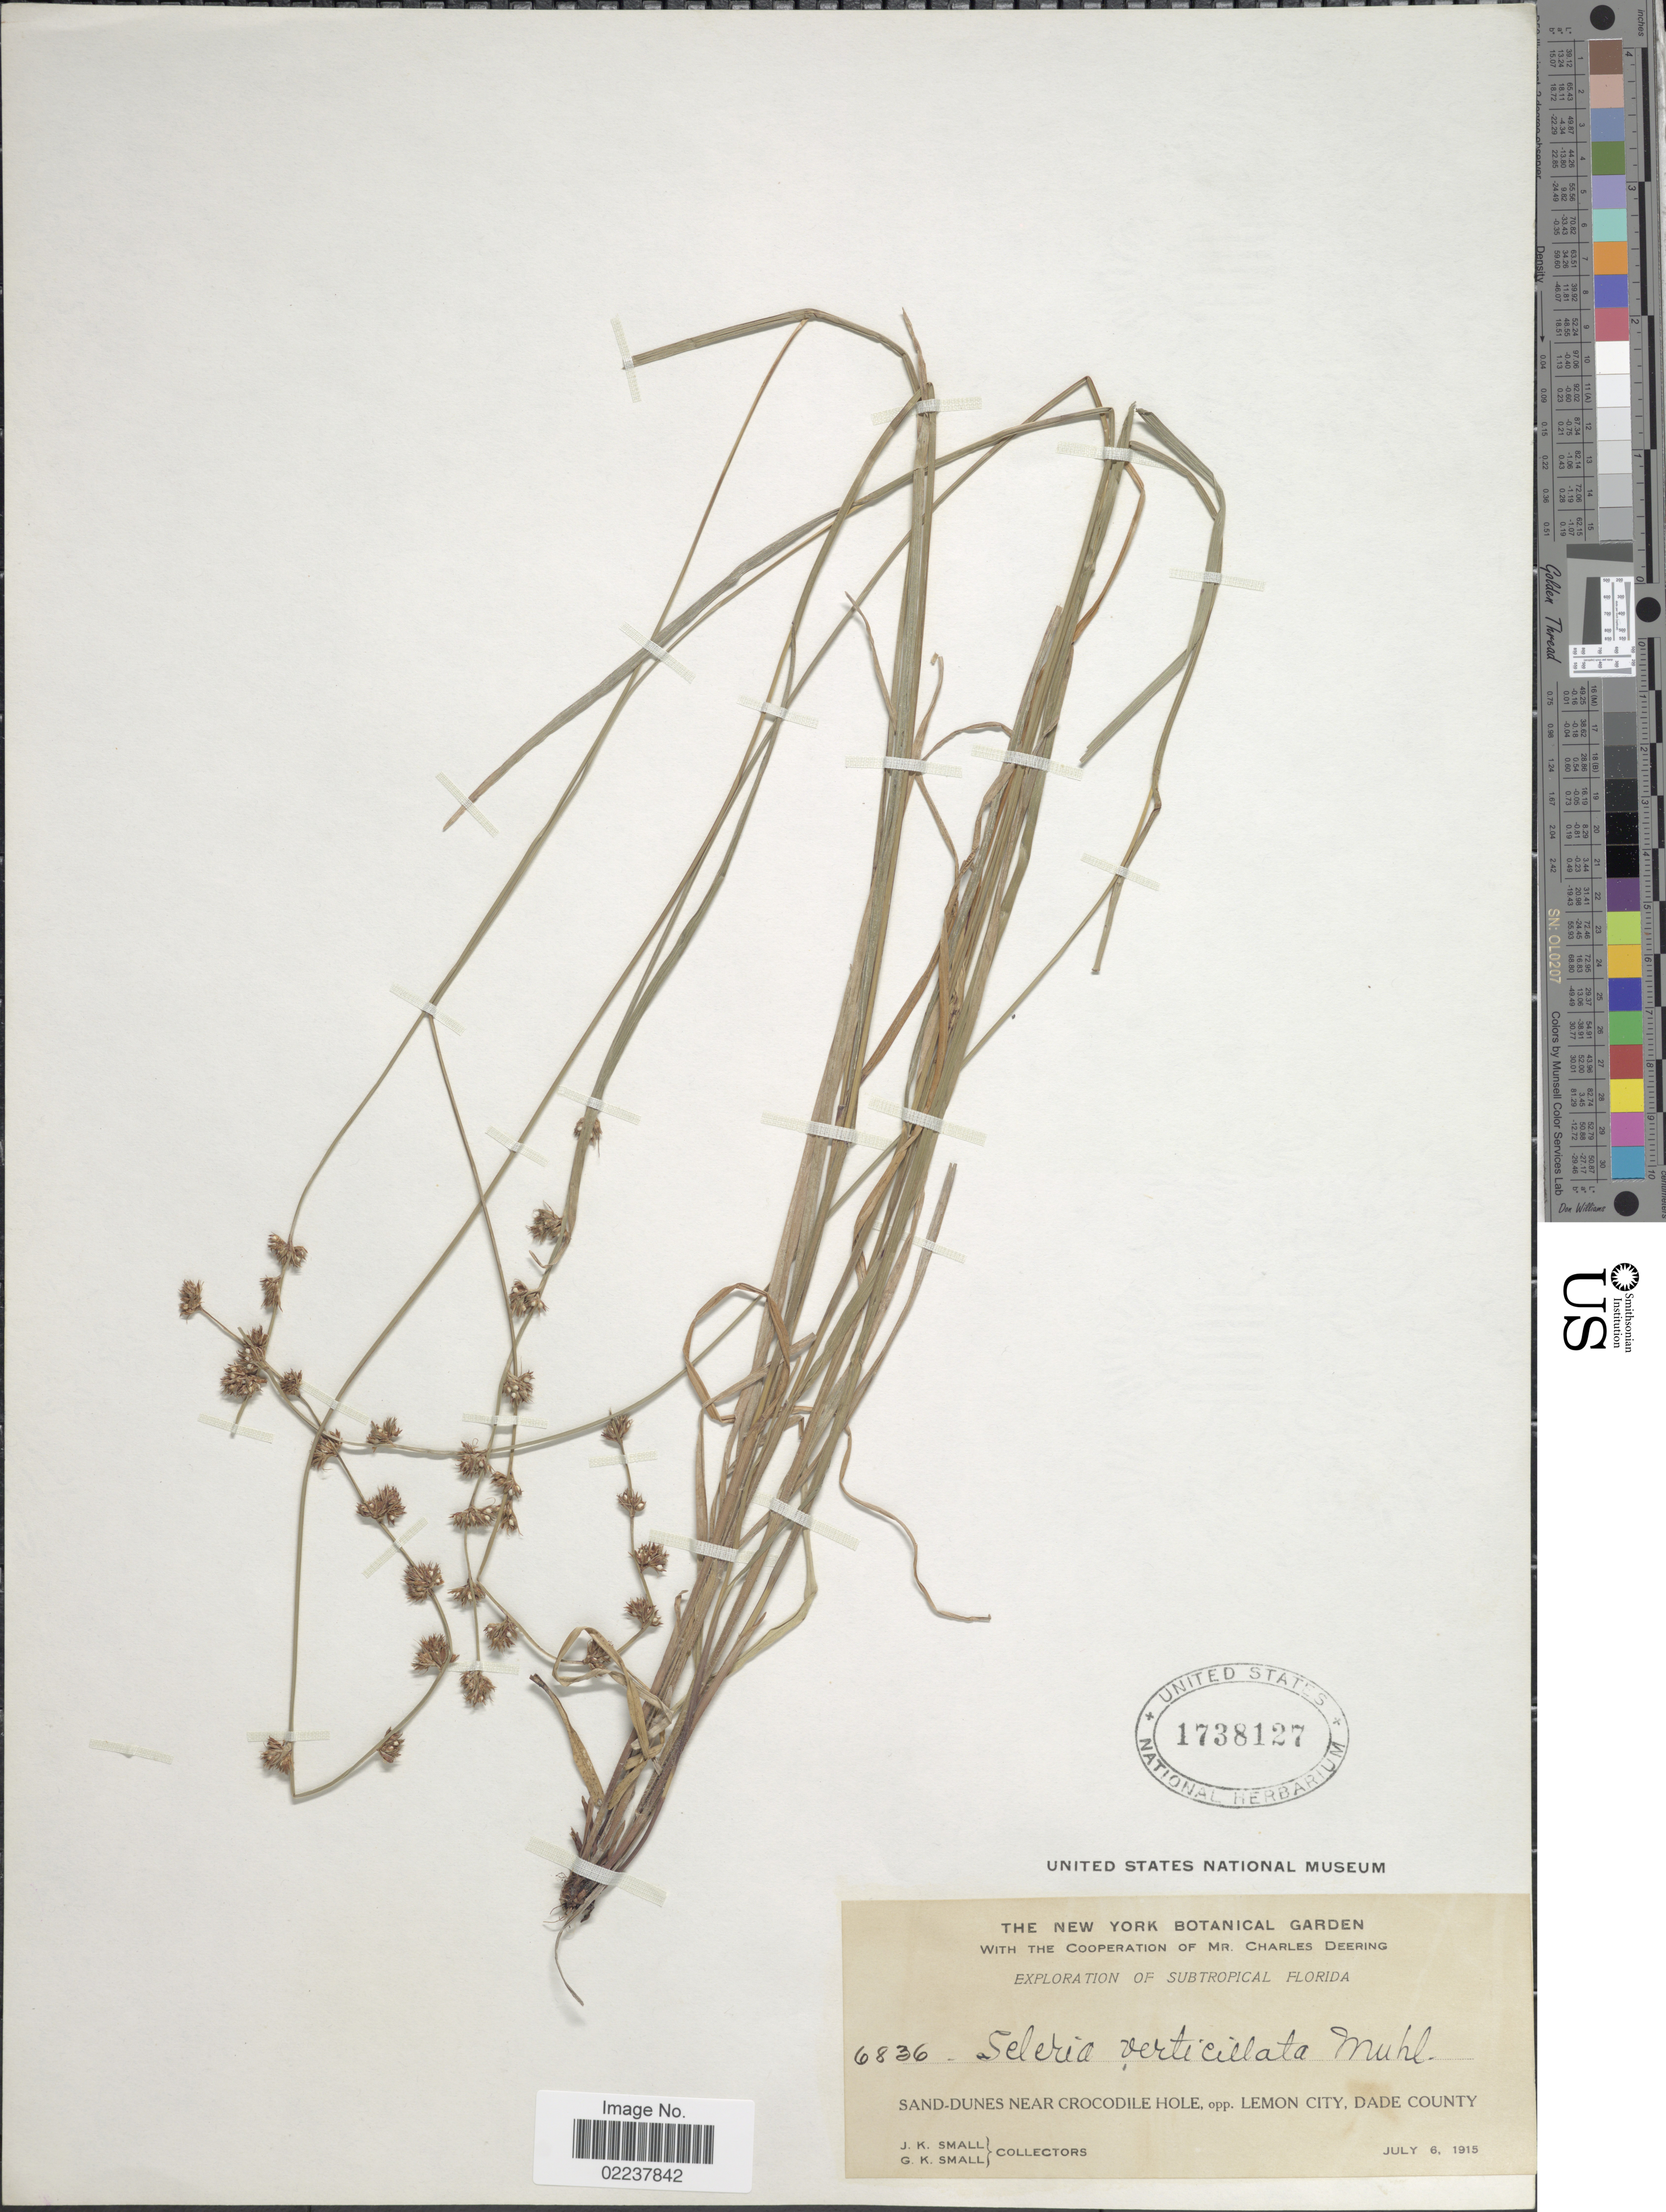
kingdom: Plantae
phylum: Tracheophyta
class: Liliopsida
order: Poales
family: Cyperaceae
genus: Scleria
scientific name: Scleria verticillata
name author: Muhl. ex Willd.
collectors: J. K. Small & G. K. Small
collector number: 6836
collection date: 1915-07-06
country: United States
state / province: Florida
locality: Subtropical Florida, Sand-dunes near Crocodile Hole, opp. Lemon City, Dade County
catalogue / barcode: US 1738127